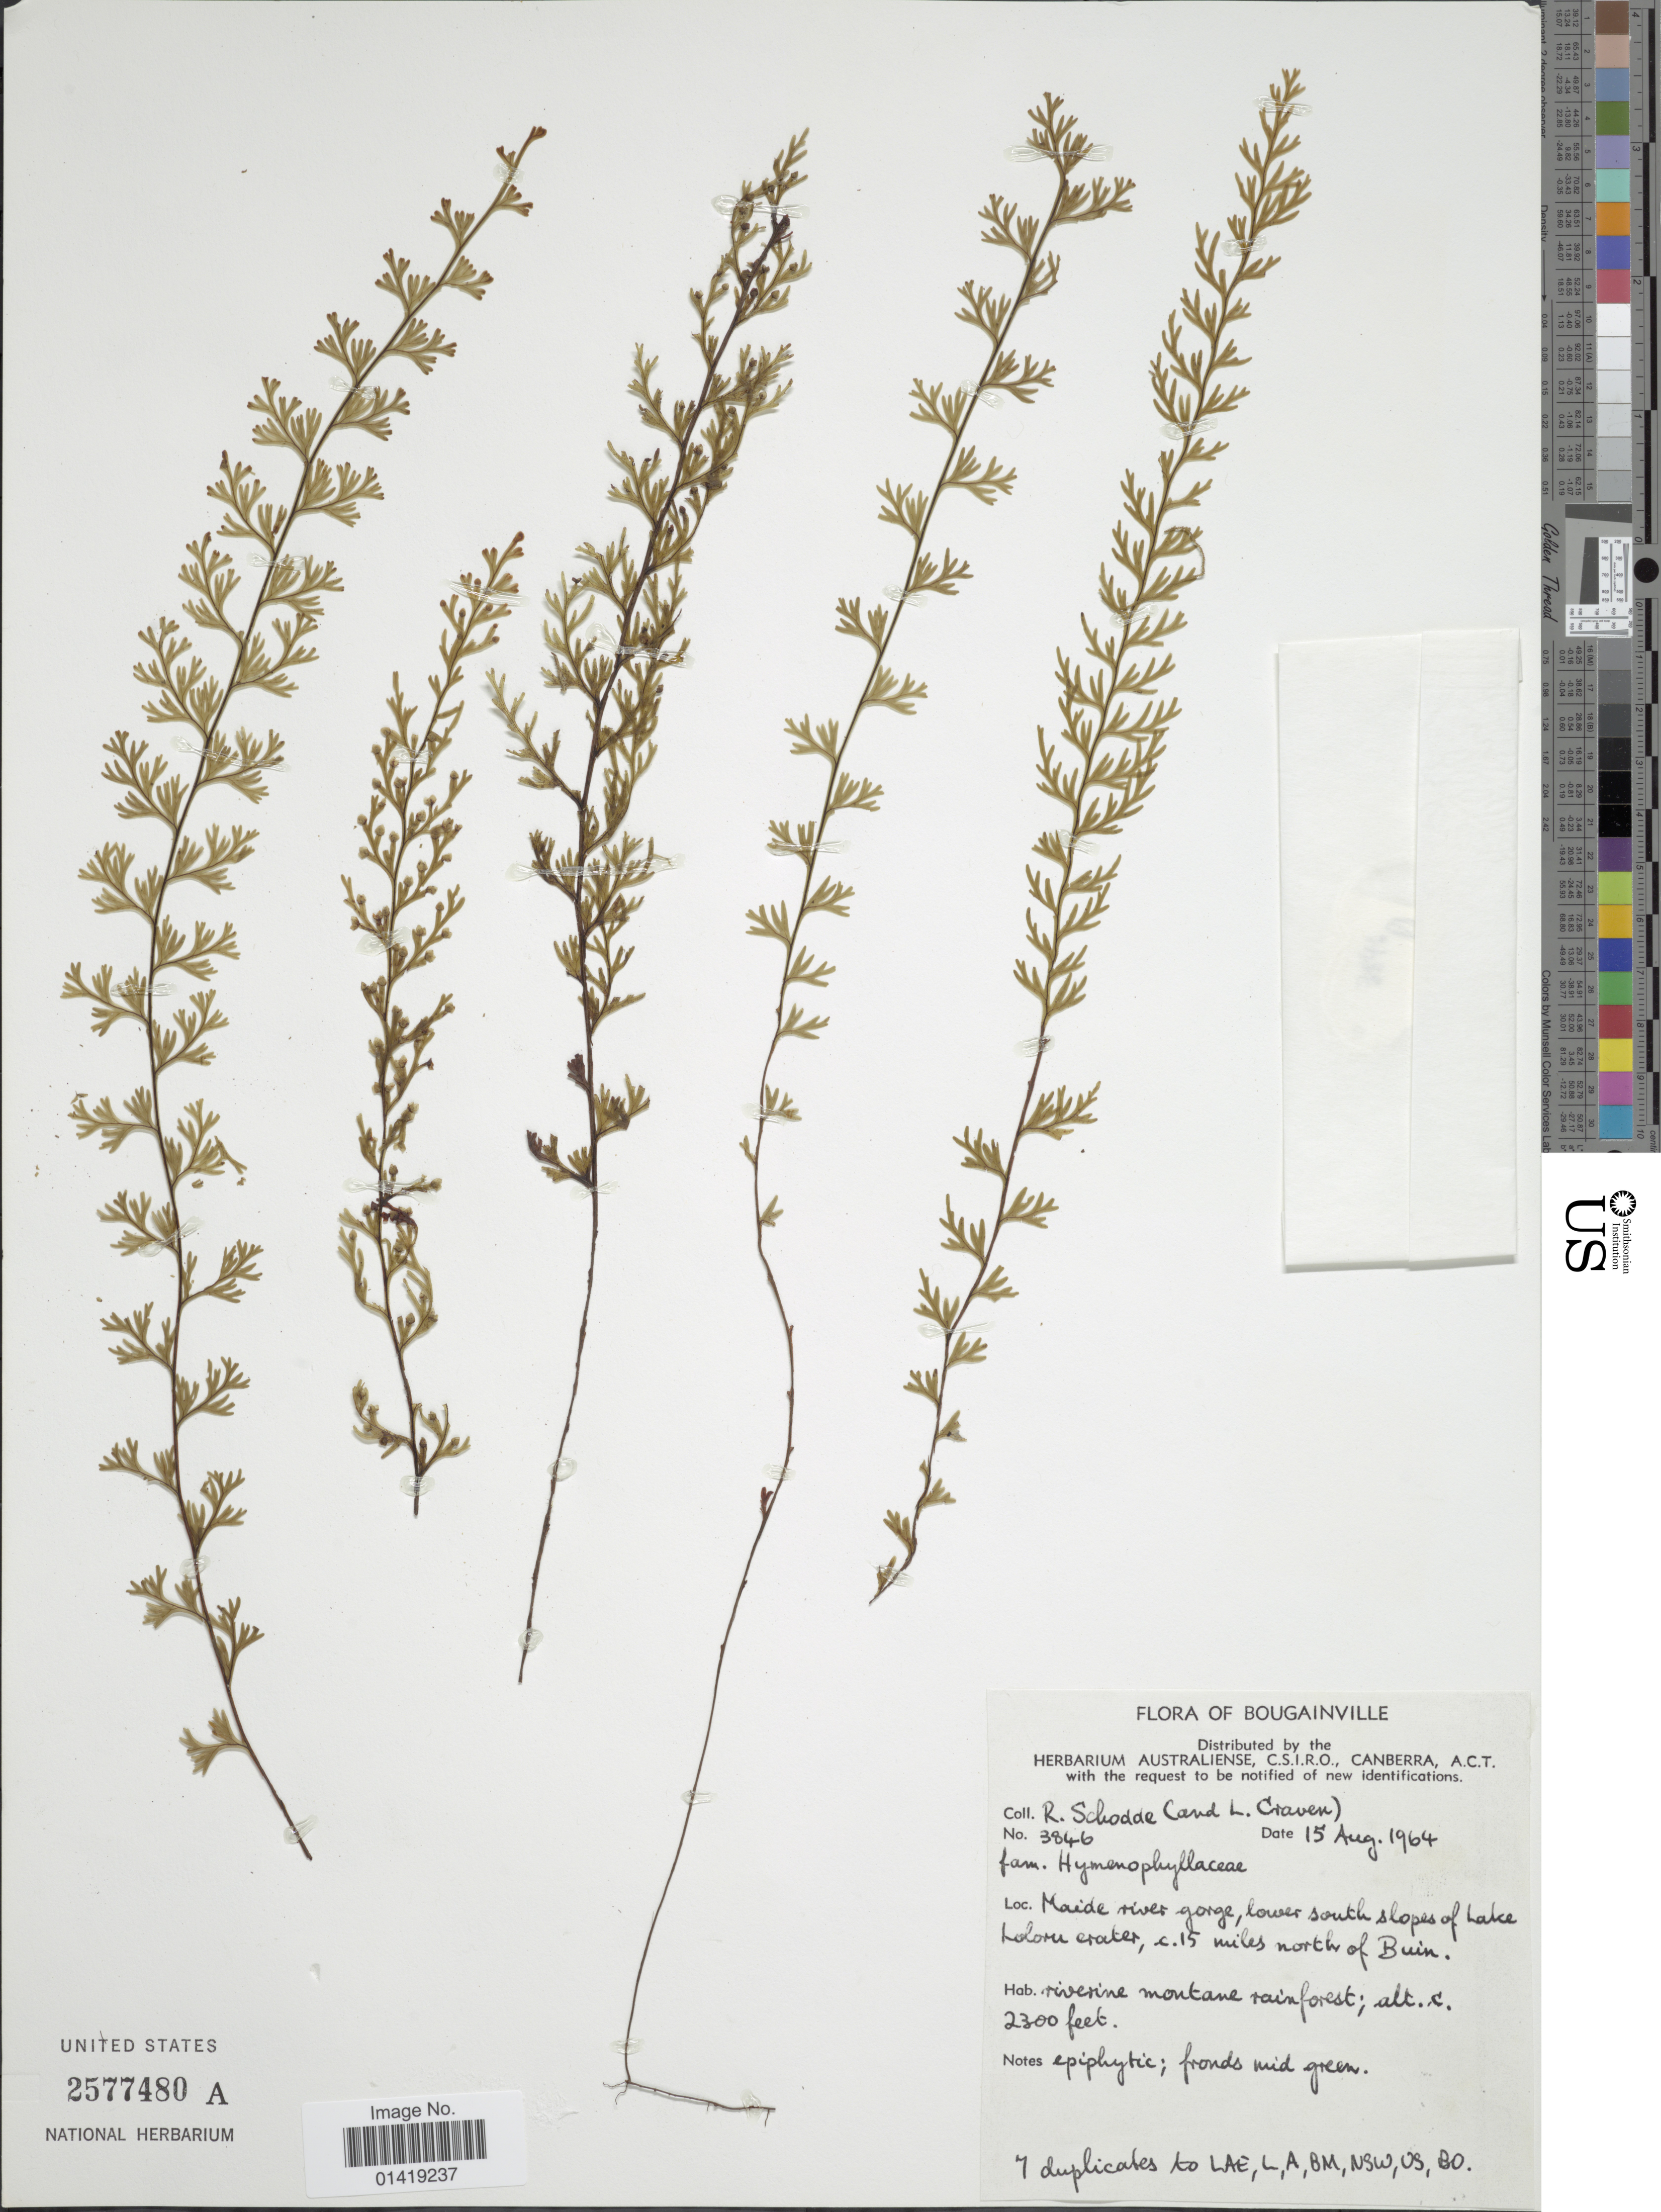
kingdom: Plantae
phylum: Tracheophyta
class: Polypodiopsida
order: Hymenophyllales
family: Hymenophyllaceae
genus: Hymenophyllum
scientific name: Hymenophyllum sp.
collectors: R. Schodde & L. A. Craven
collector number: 3846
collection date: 1964-08-15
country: Papua New Guinea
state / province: Bougainville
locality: Maide river gorge, lower south slopes of Lake Lolomi crater c. 15miles north of Buin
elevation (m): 701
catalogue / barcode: US 2577480A